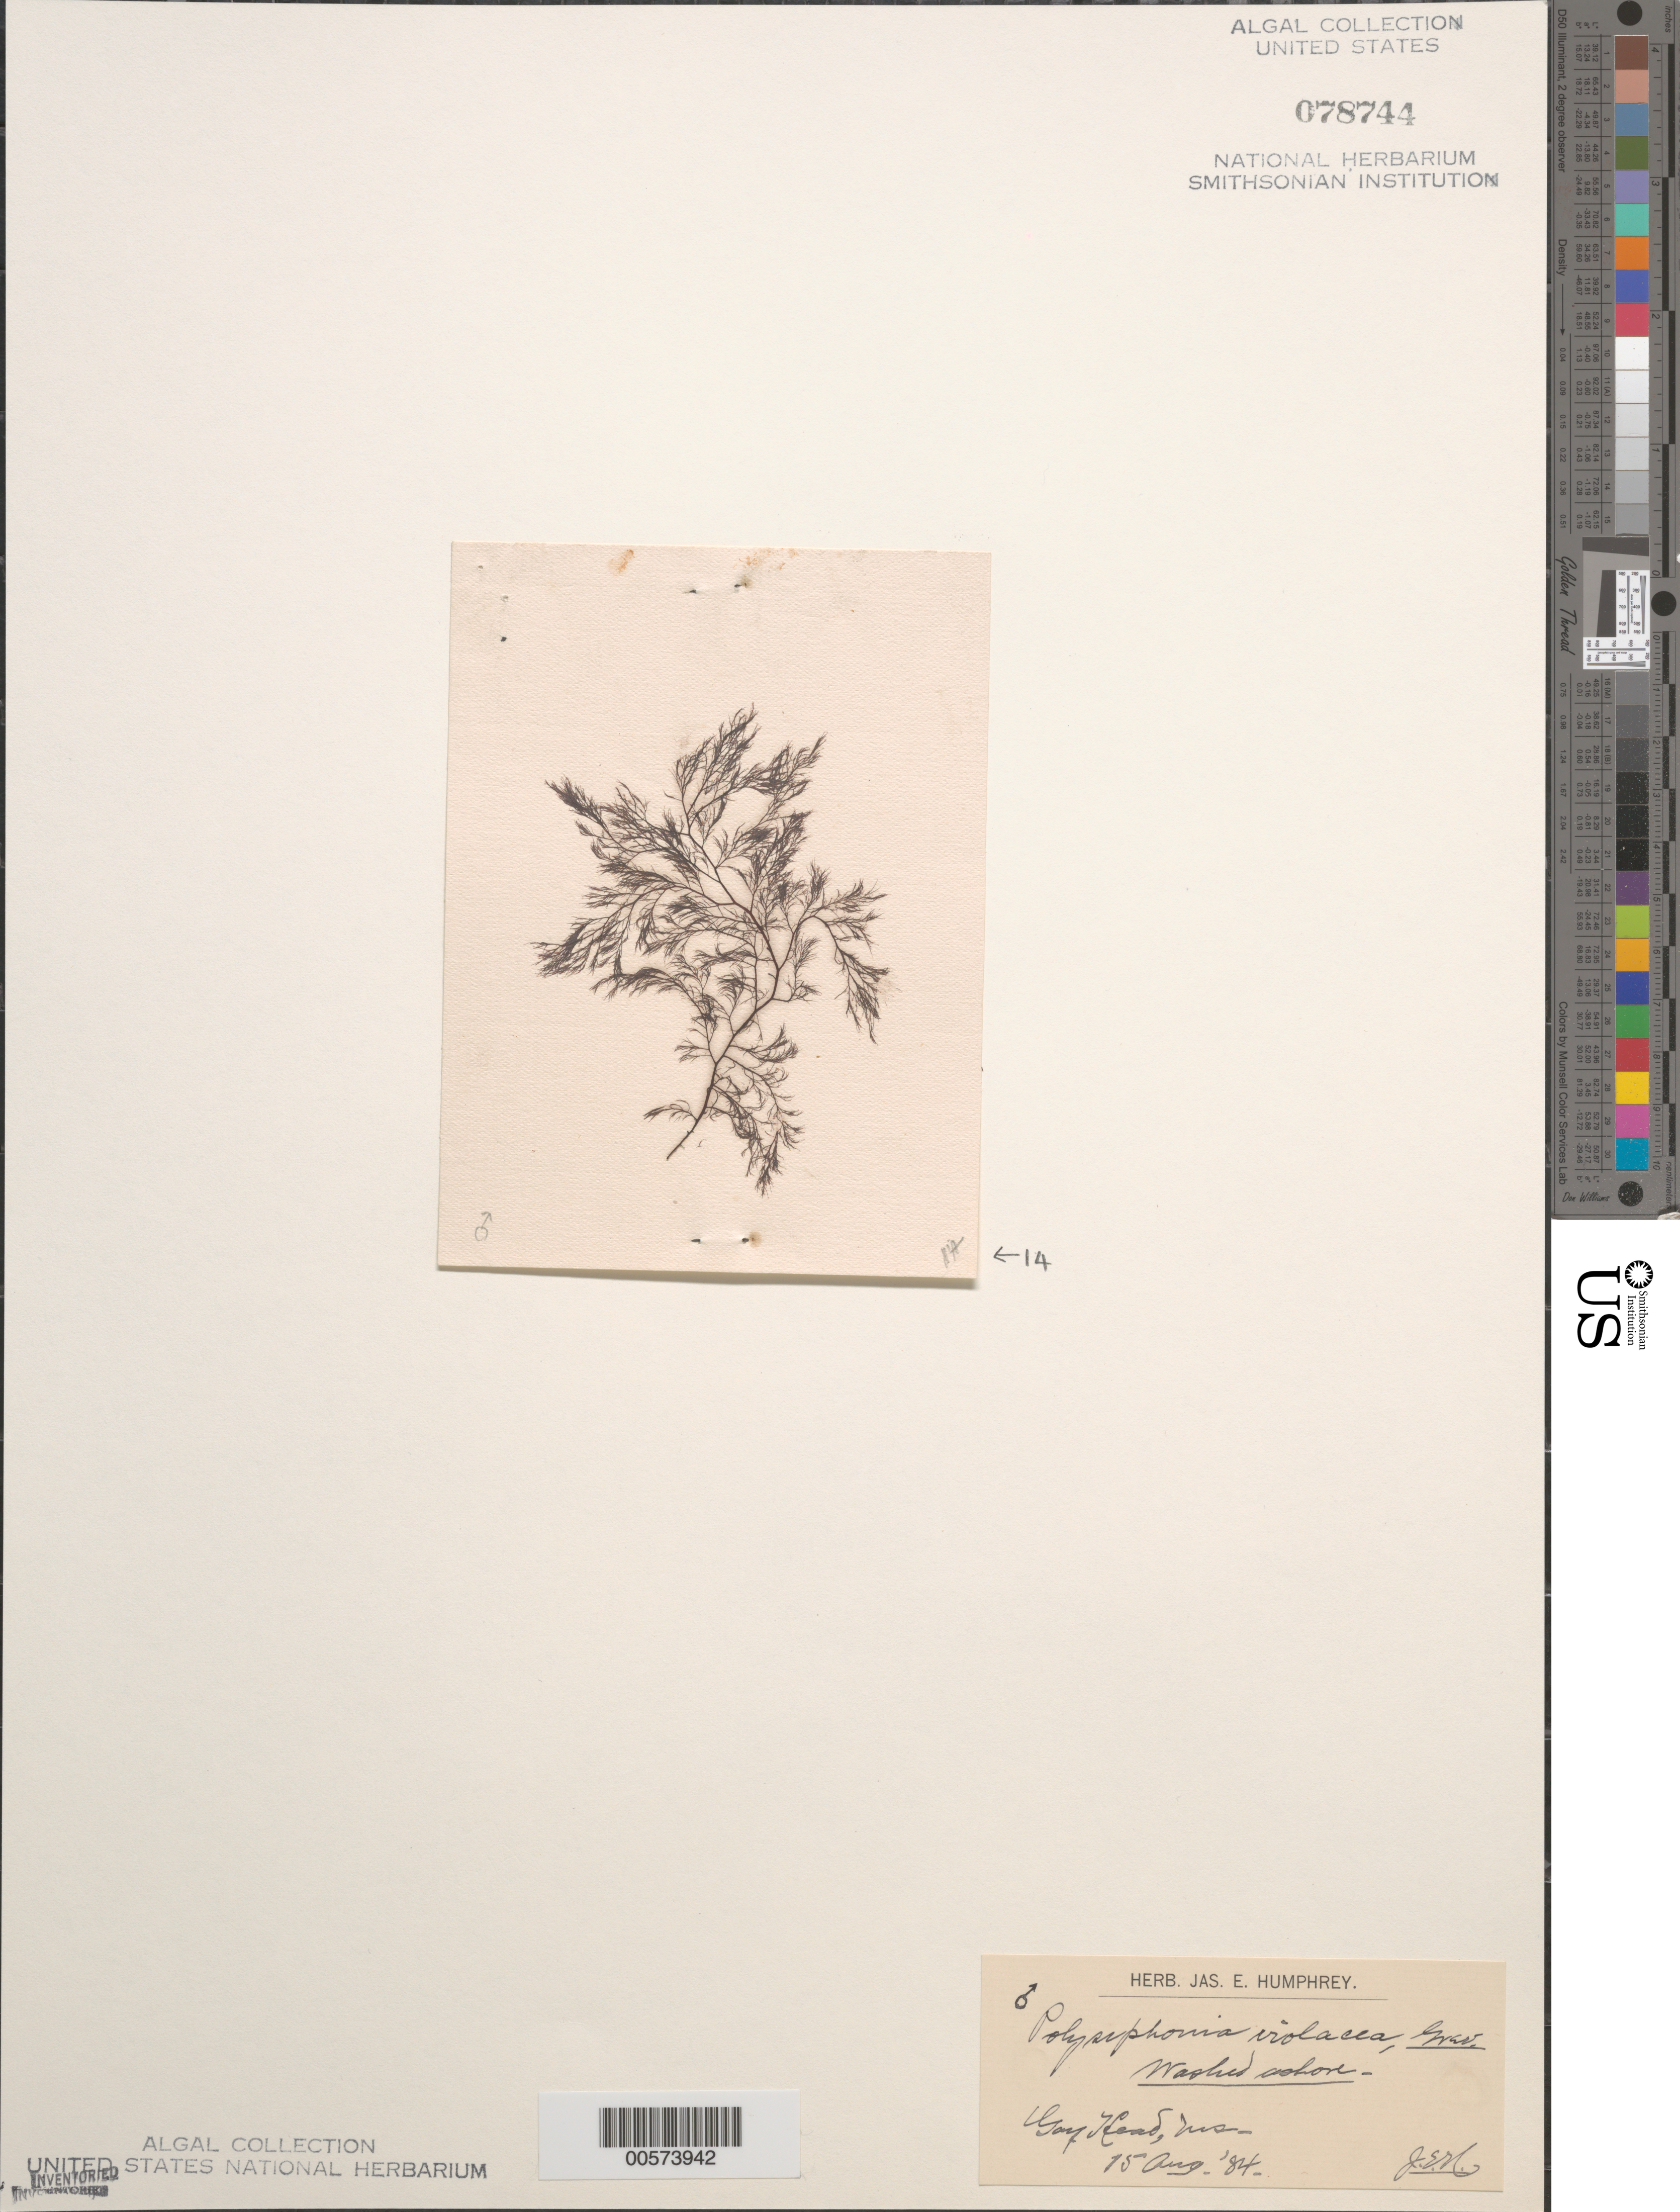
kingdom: Plantae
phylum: Rhodophyta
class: Florideophyceae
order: Ceramiales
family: Rhodomelaceae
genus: Vertebrata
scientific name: Vertebrata fucoides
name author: (Hudson) Kuntze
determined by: Algae name updating Project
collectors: J. Humphrey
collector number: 14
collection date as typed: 15 Aug 1884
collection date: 1884-08-15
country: United States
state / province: Massachusetts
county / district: Dukes County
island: Martha's Vineyard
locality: Gay Head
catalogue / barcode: US 78744